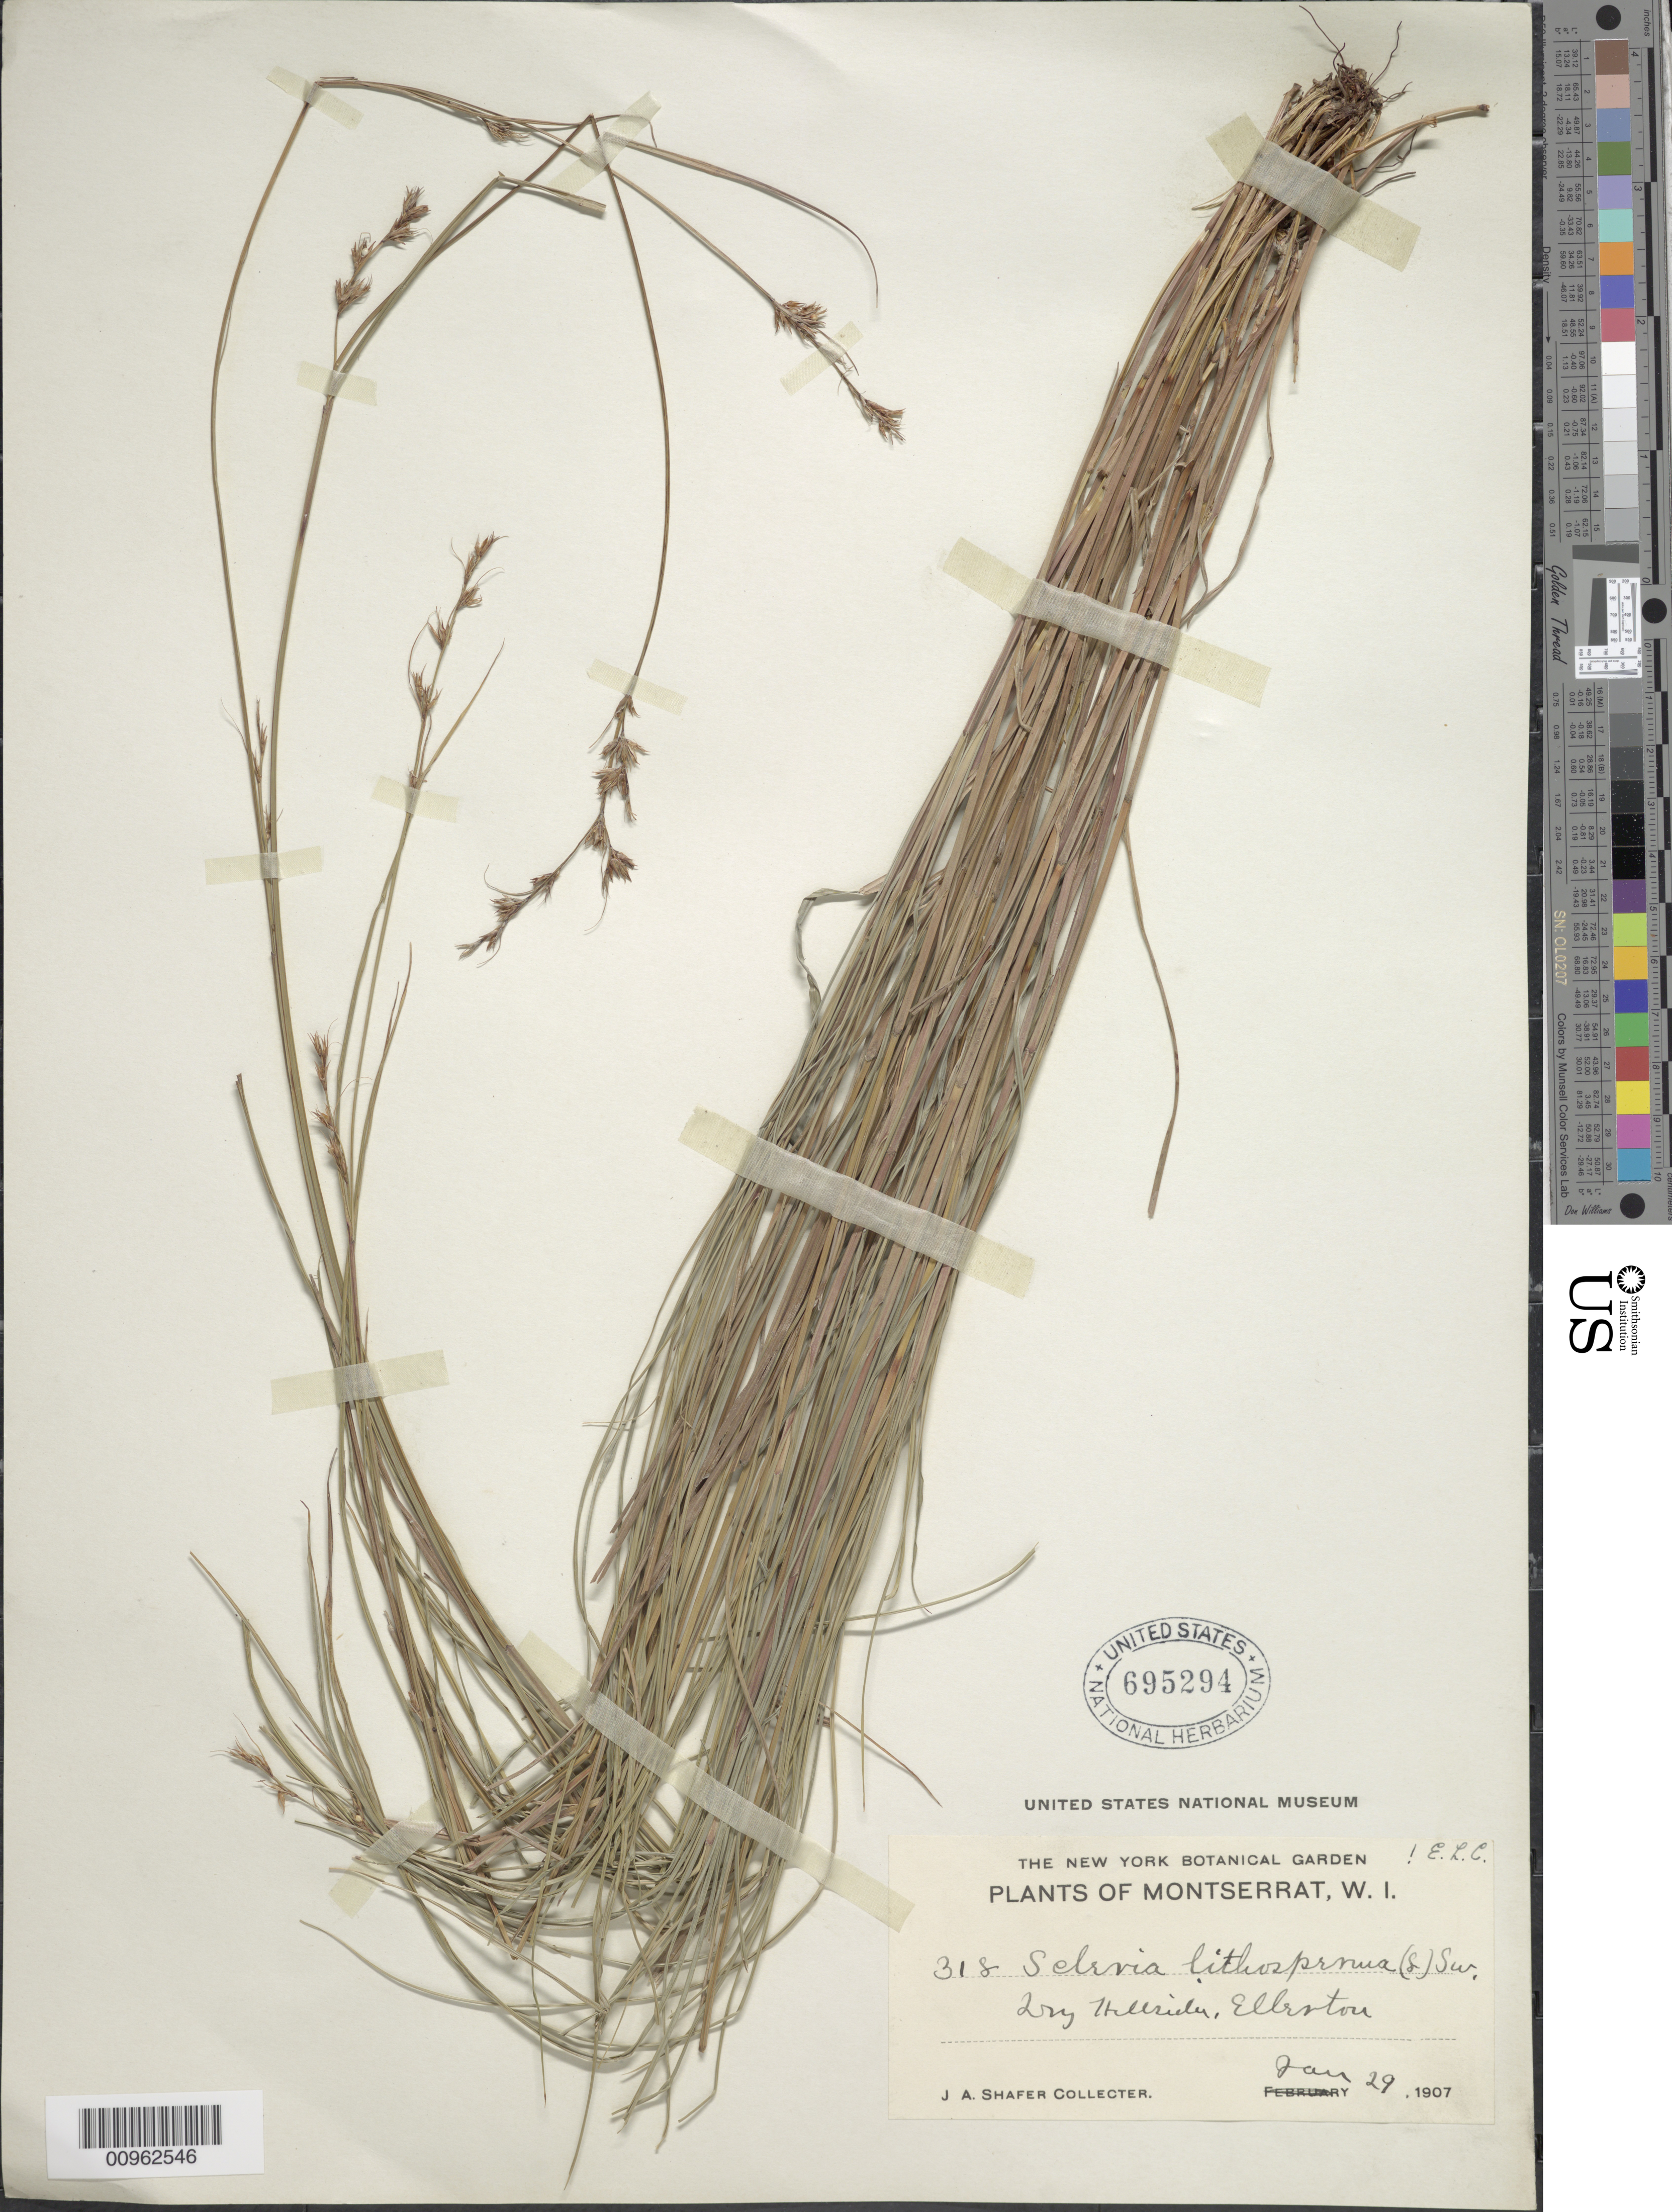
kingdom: Plantae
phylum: Tracheophyta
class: Liliopsida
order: Poales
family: Cyperaceae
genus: Scleria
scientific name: Scleria lithosperma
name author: (L.) Sw.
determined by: Core, E. L.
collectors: J. A. Shafer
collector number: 318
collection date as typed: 29 Jan 1907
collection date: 1907-01-29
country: Montserrat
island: Montserrat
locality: Ellerton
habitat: Dry hillside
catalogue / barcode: US 695294